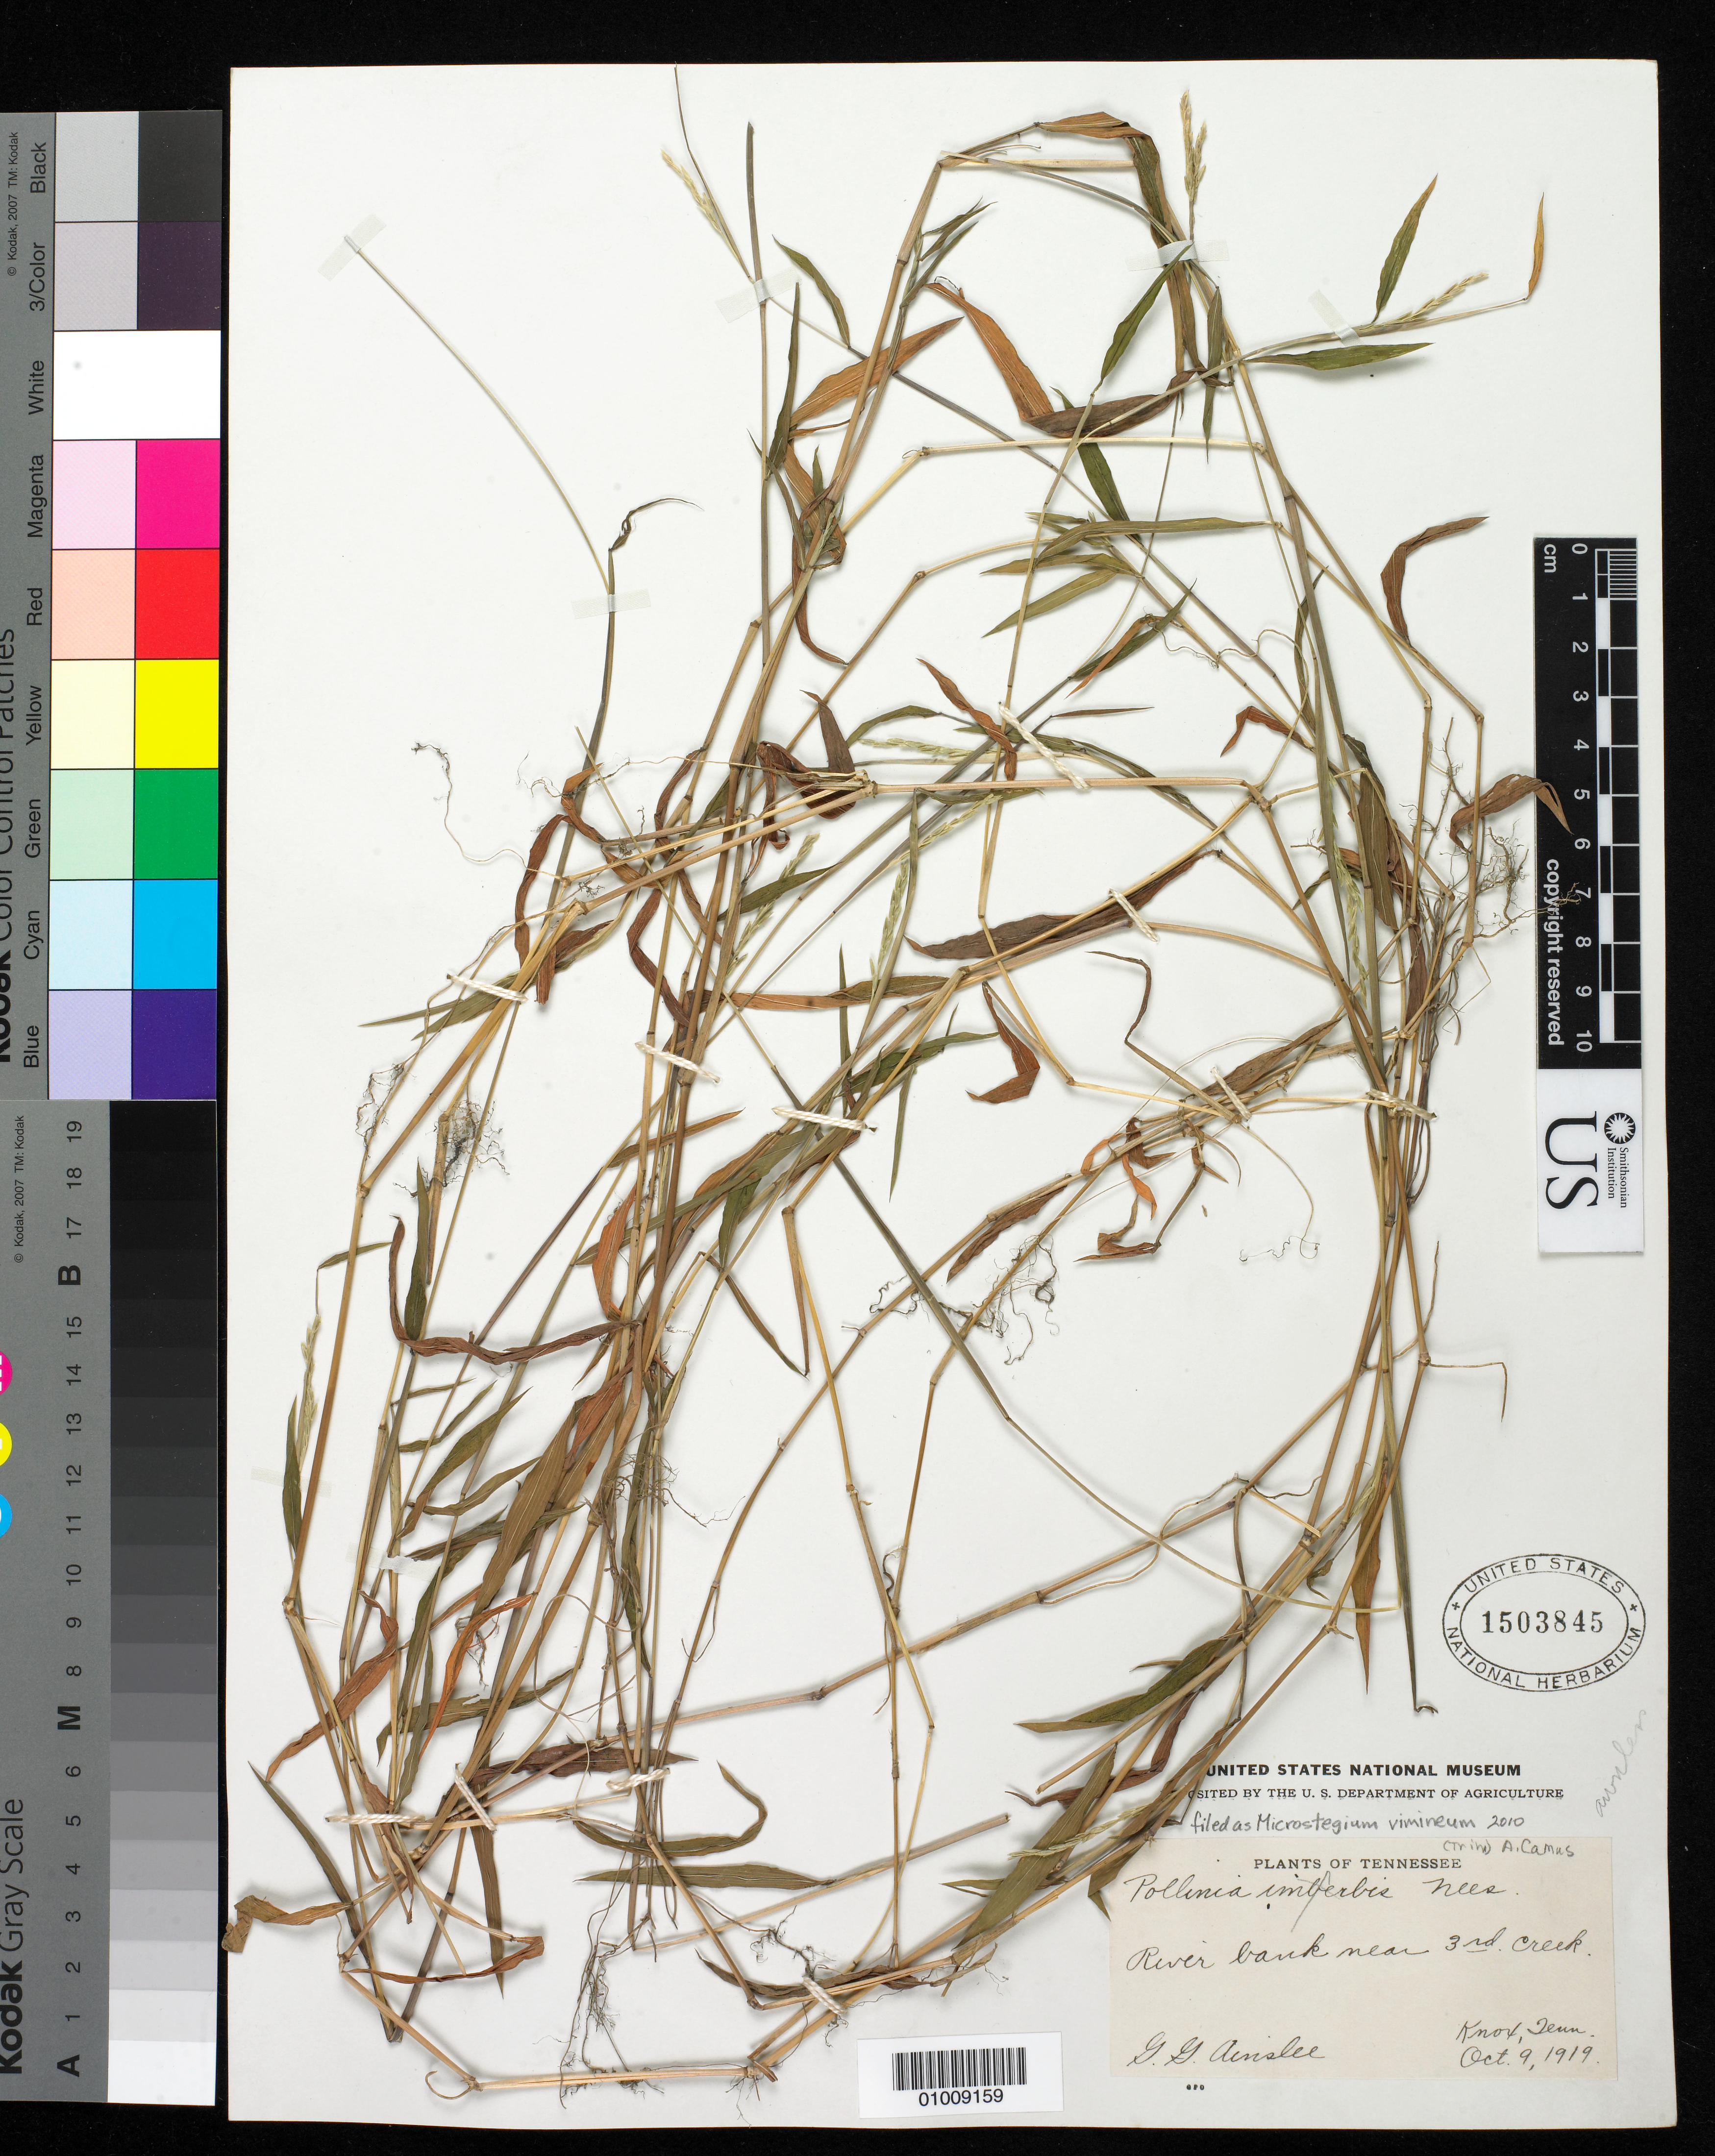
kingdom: Plantae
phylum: Tracheophyta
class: Liliopsida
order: Poales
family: Poaceae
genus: Microstegium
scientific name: Microstegium vimineum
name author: (Trin.) A. Camus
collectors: G. Ainslee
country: United States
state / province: Tennessee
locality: Knox, Near 3rd Creek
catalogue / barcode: US 1503845